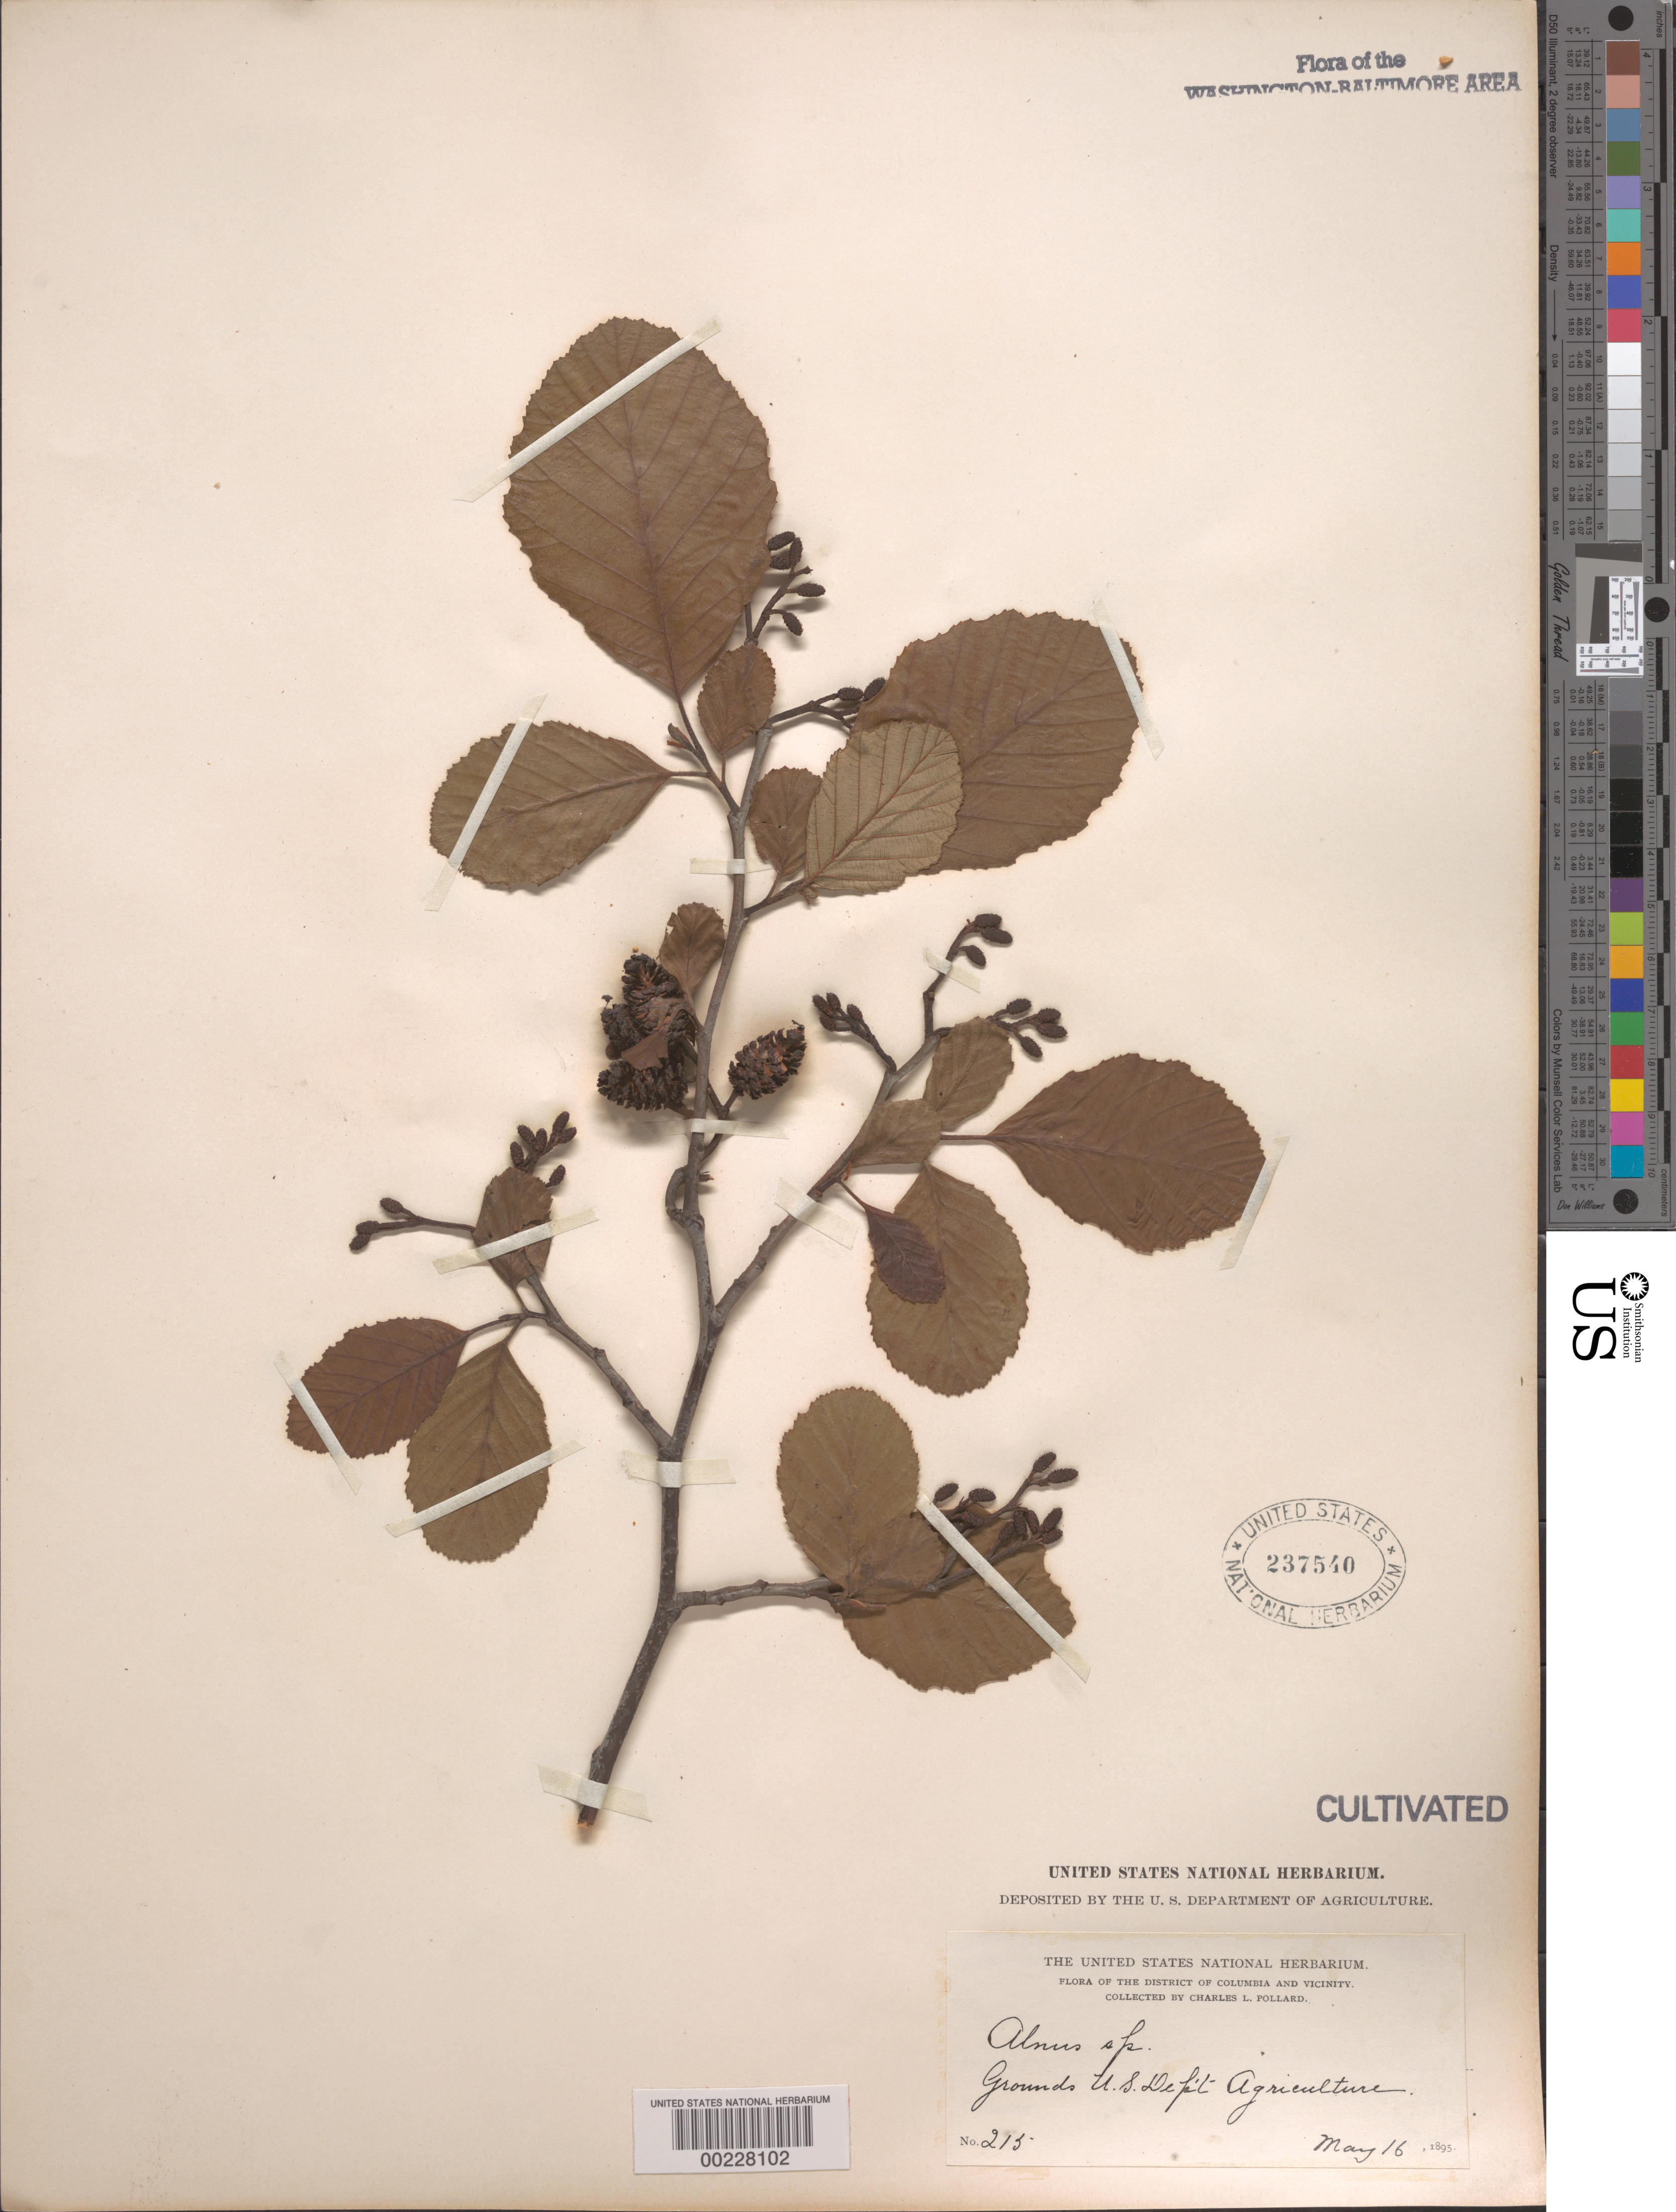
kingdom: Plantae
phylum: Tracheophyta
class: Magnoliopsida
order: Fagales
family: Betulaceae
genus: Alnus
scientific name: Alnus sp.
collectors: C. L. Pollard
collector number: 215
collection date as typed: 16 May 1895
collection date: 1895-05-16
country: United States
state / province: District of Columbia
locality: Agricultural grounds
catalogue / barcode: US 237540